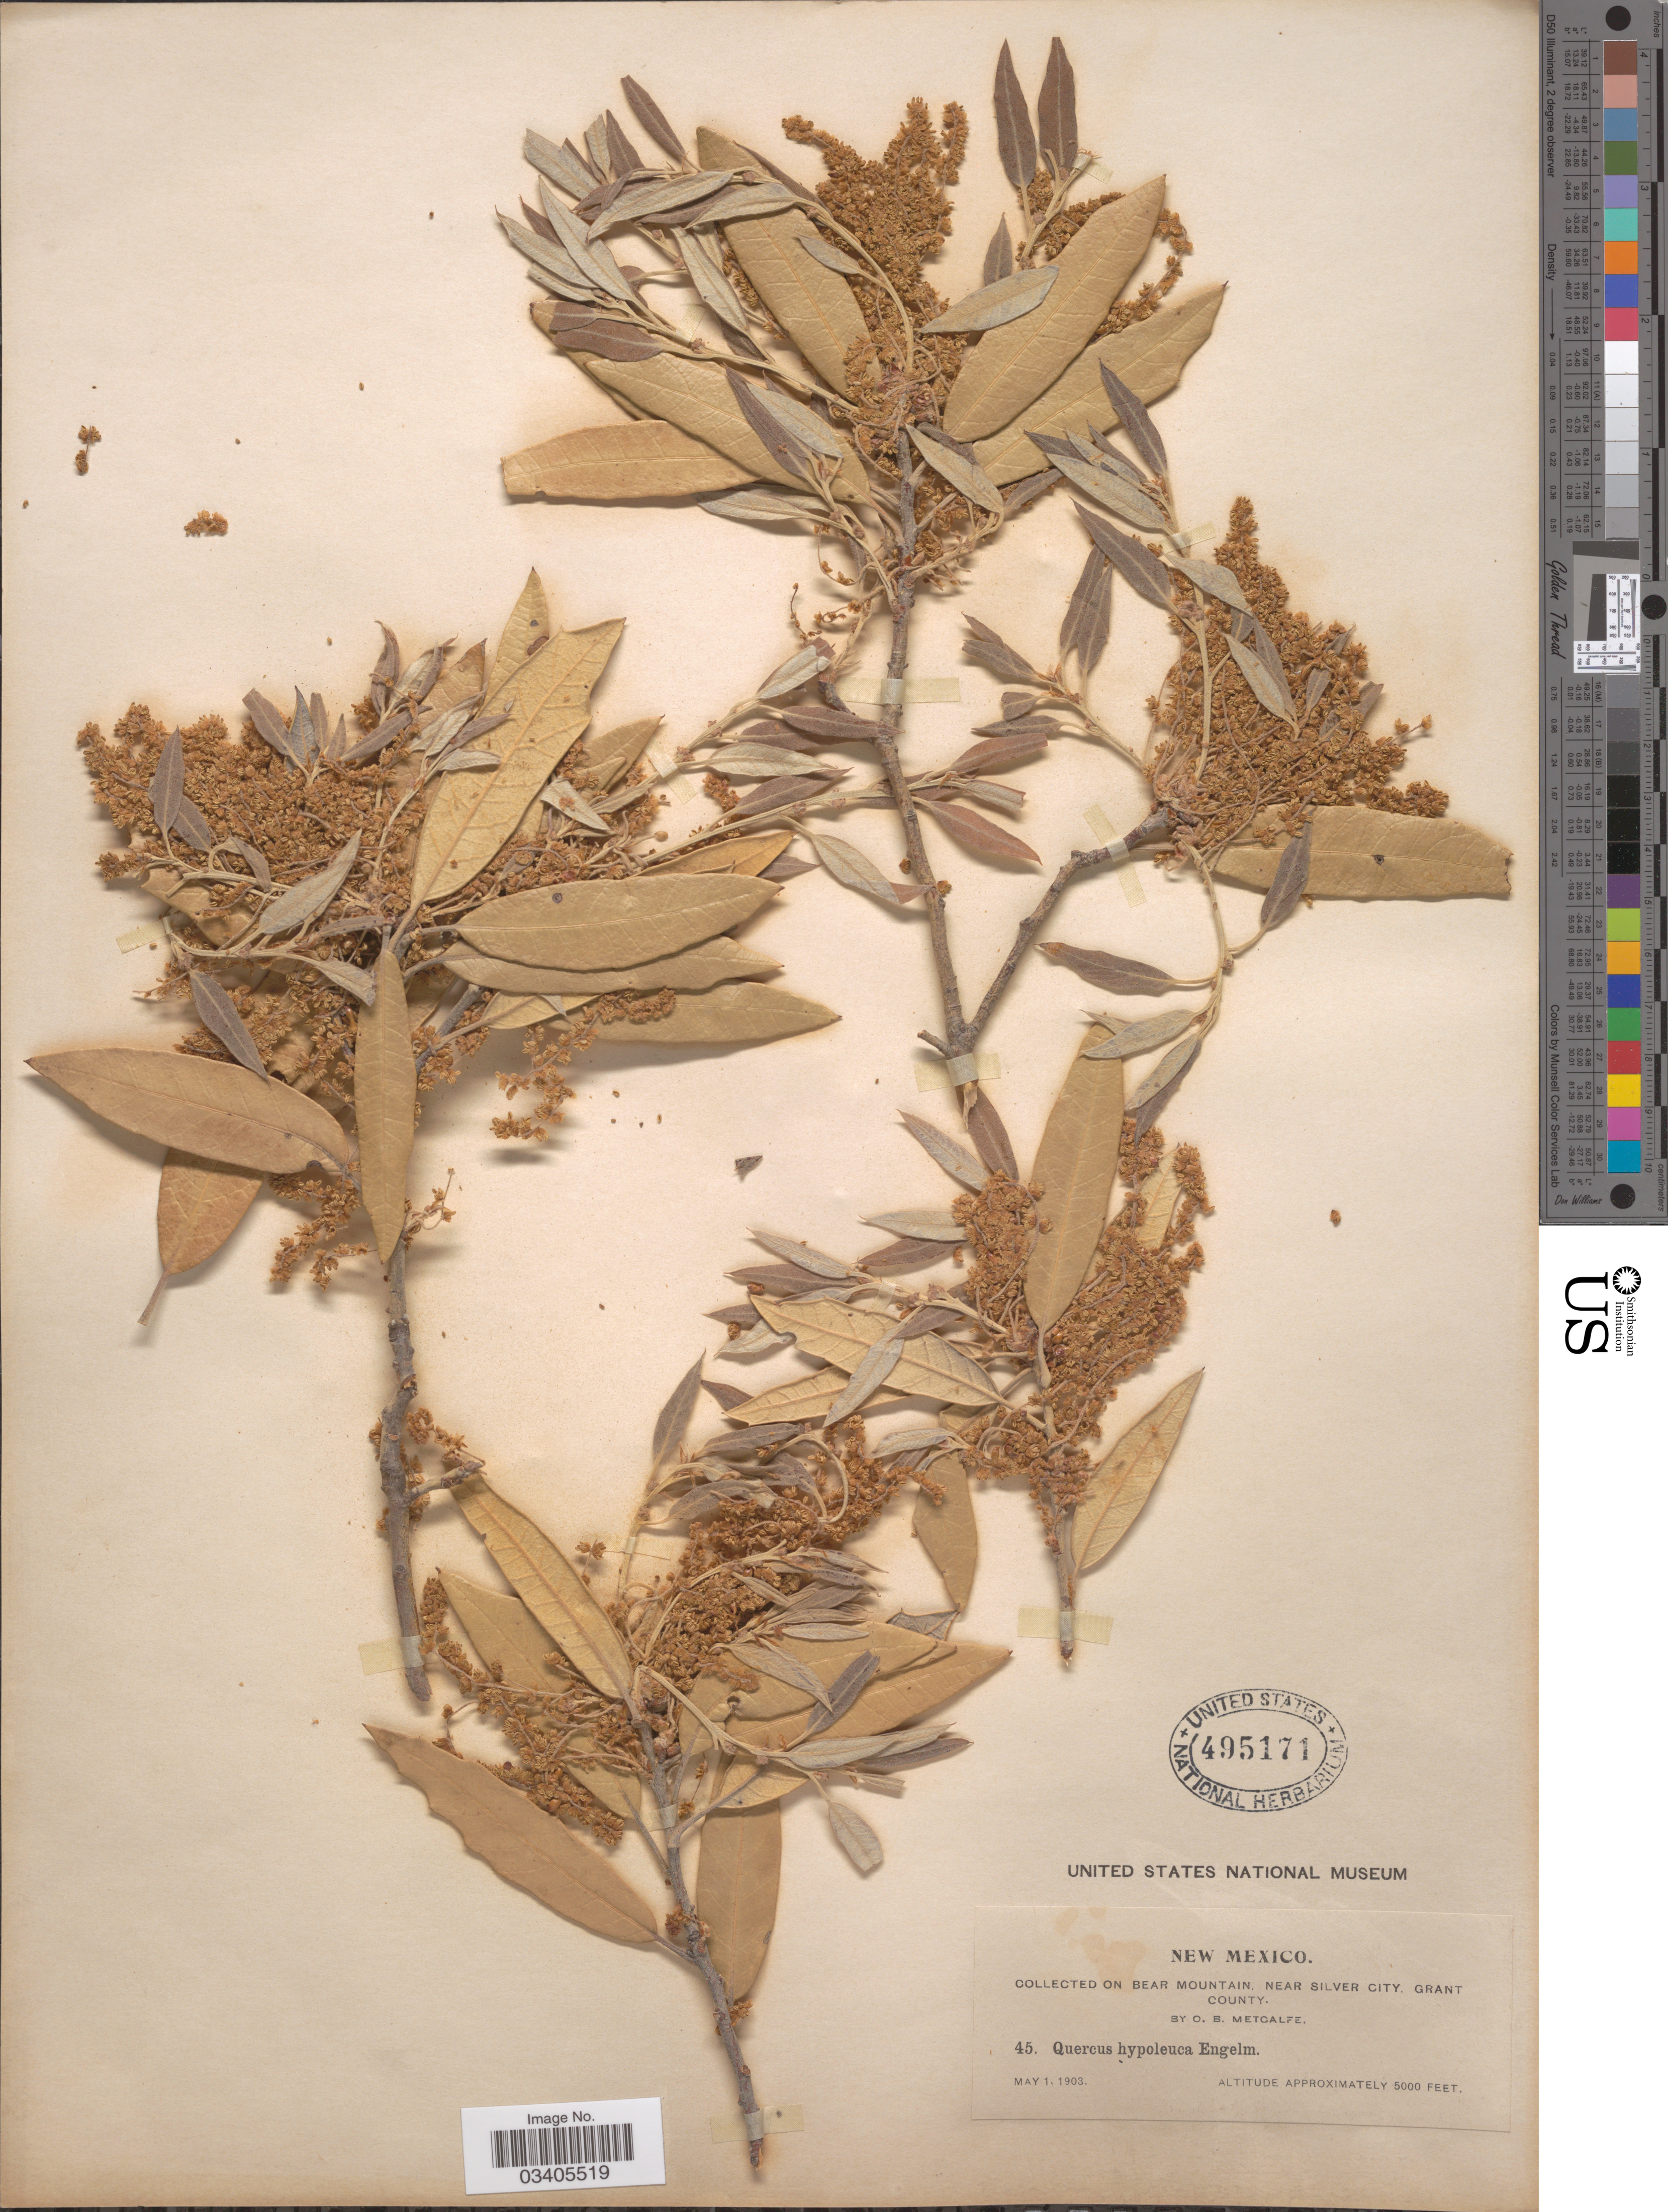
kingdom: Plantae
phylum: Tracheophyta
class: Magnoliopsida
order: Fagales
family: Fagaceae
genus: Quercus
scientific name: Quercus hypoleucoides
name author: A. Camus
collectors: O. B. Metcalfe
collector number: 45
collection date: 1903-05-01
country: United States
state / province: New Mexico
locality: Bear Mountain, near Silver City, Grant County.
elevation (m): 1524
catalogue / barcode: US 495171